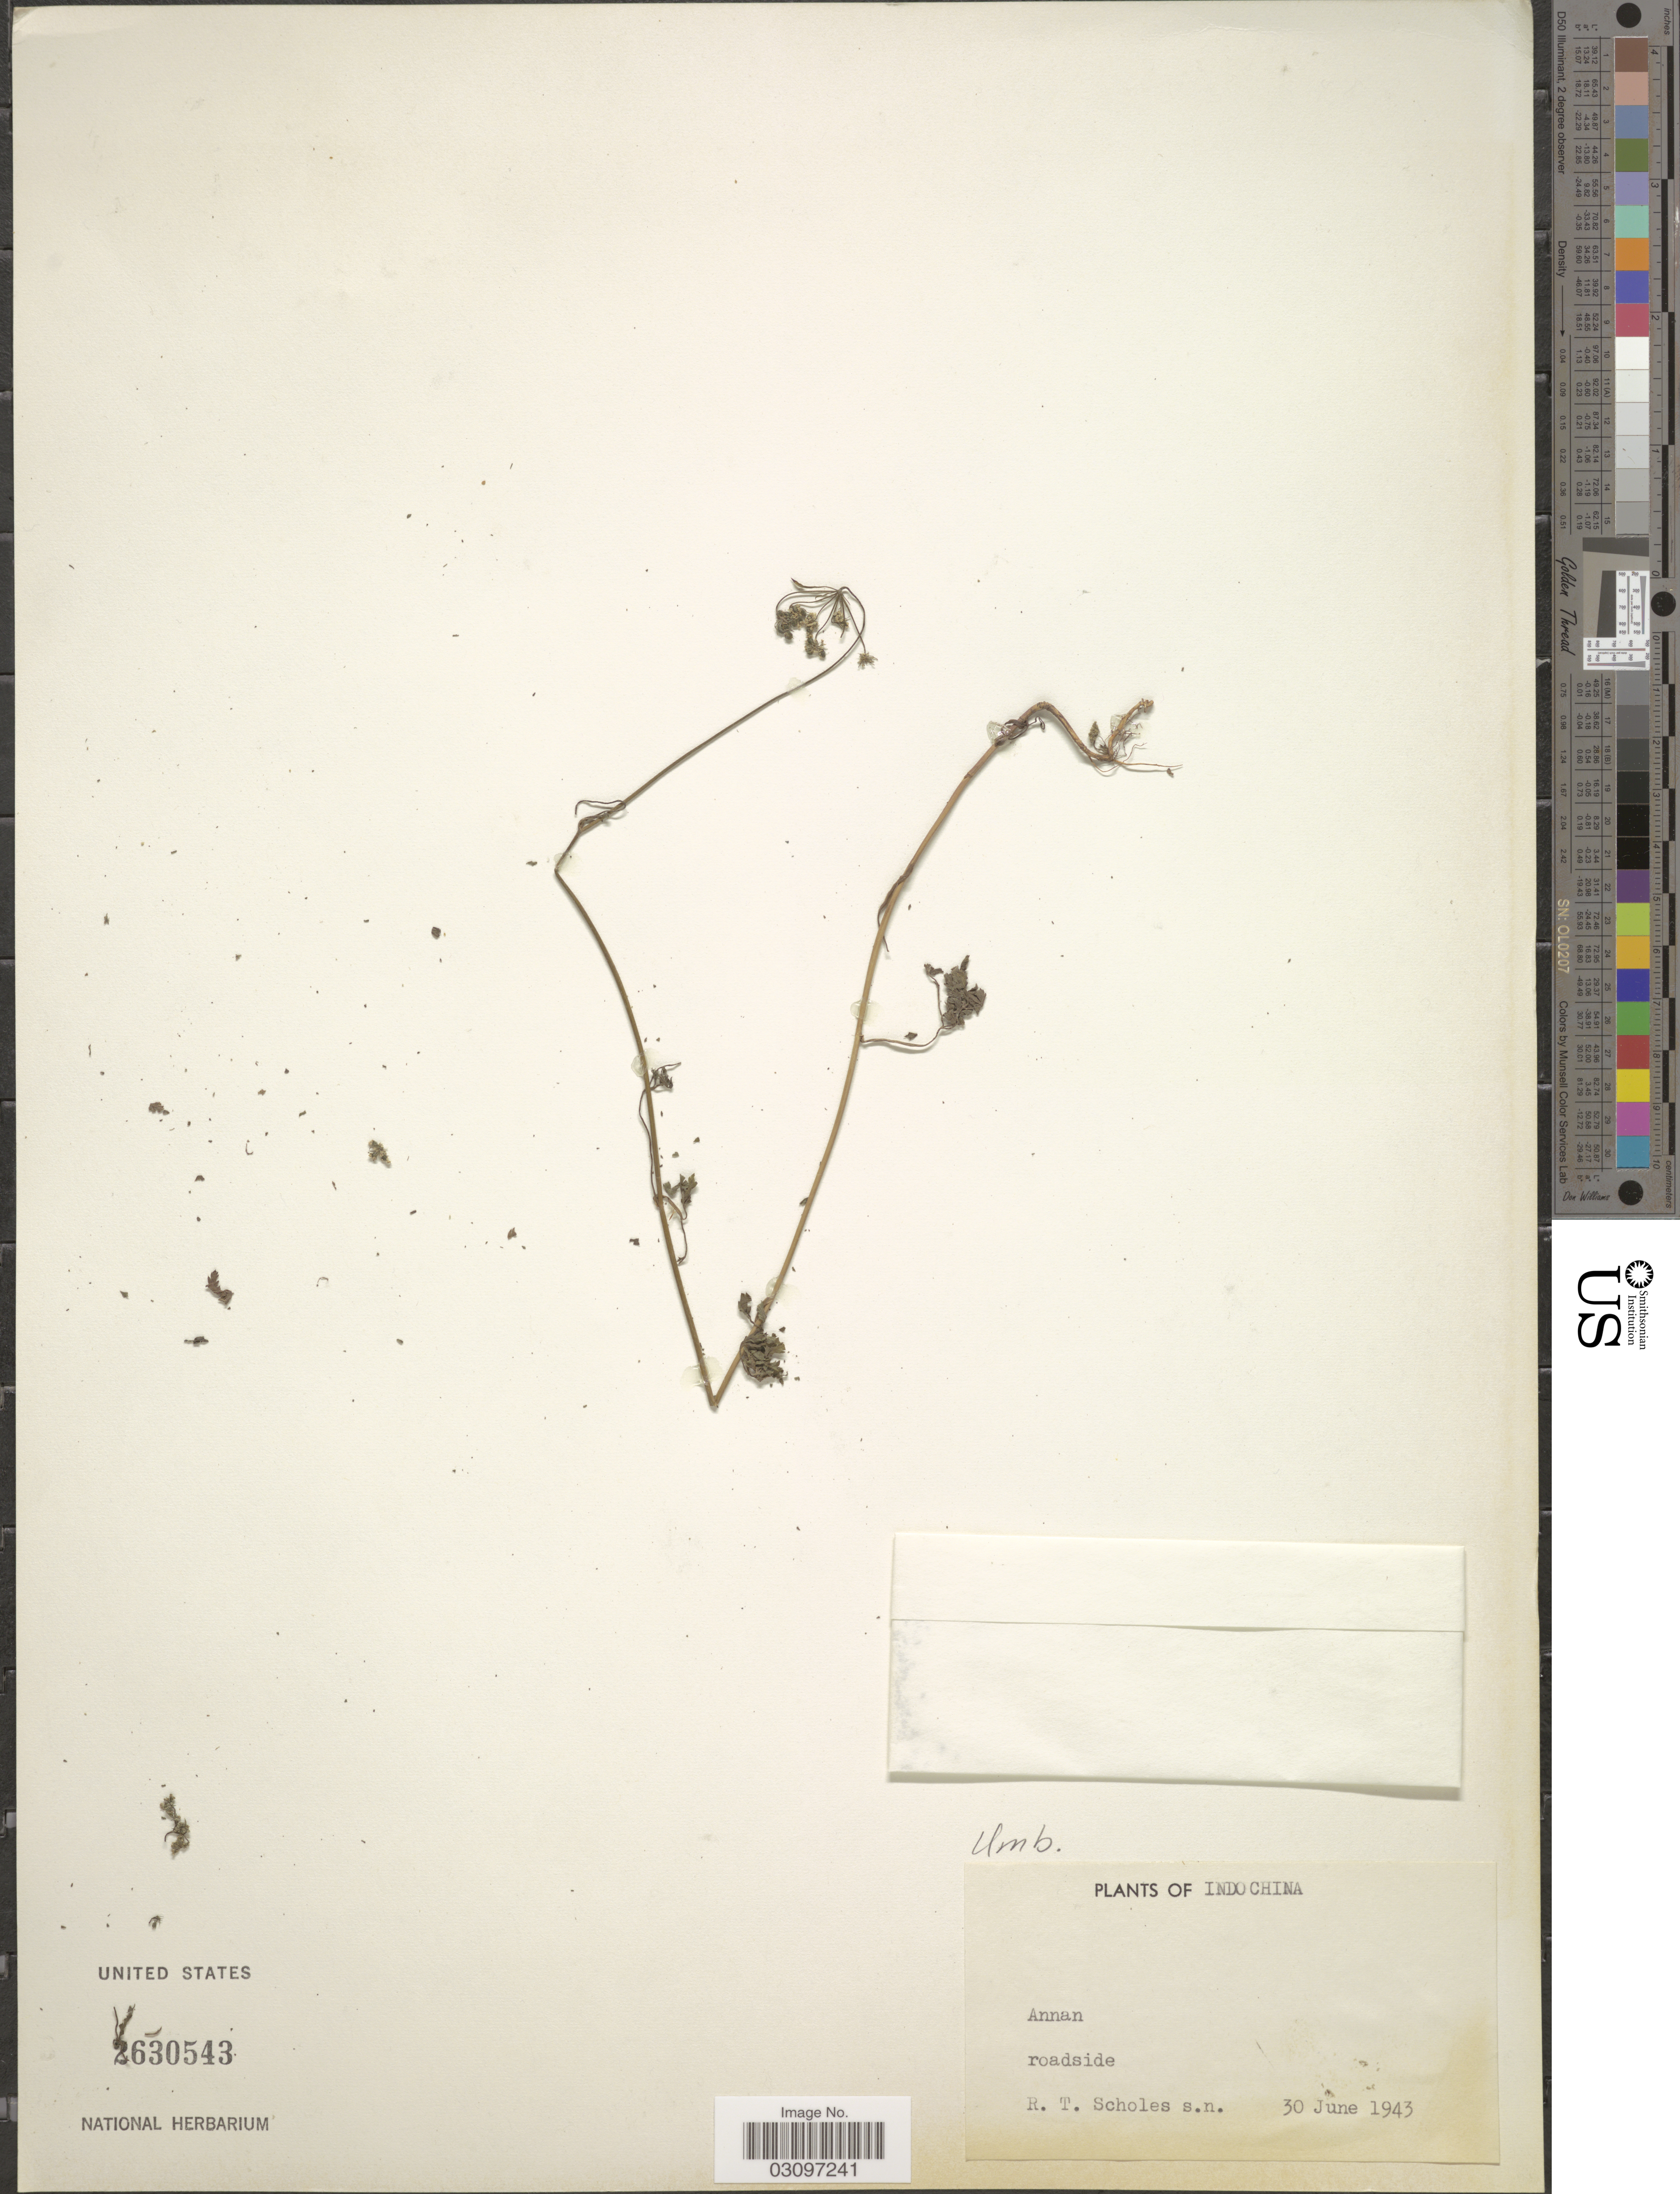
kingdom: Plantae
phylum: Tracheophyta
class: Magnoliopsida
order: Apiales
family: Apiaceae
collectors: R. Scholes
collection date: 1943-06-30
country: Vietnam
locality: Indochina. Annan, roadside.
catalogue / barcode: US 2630543